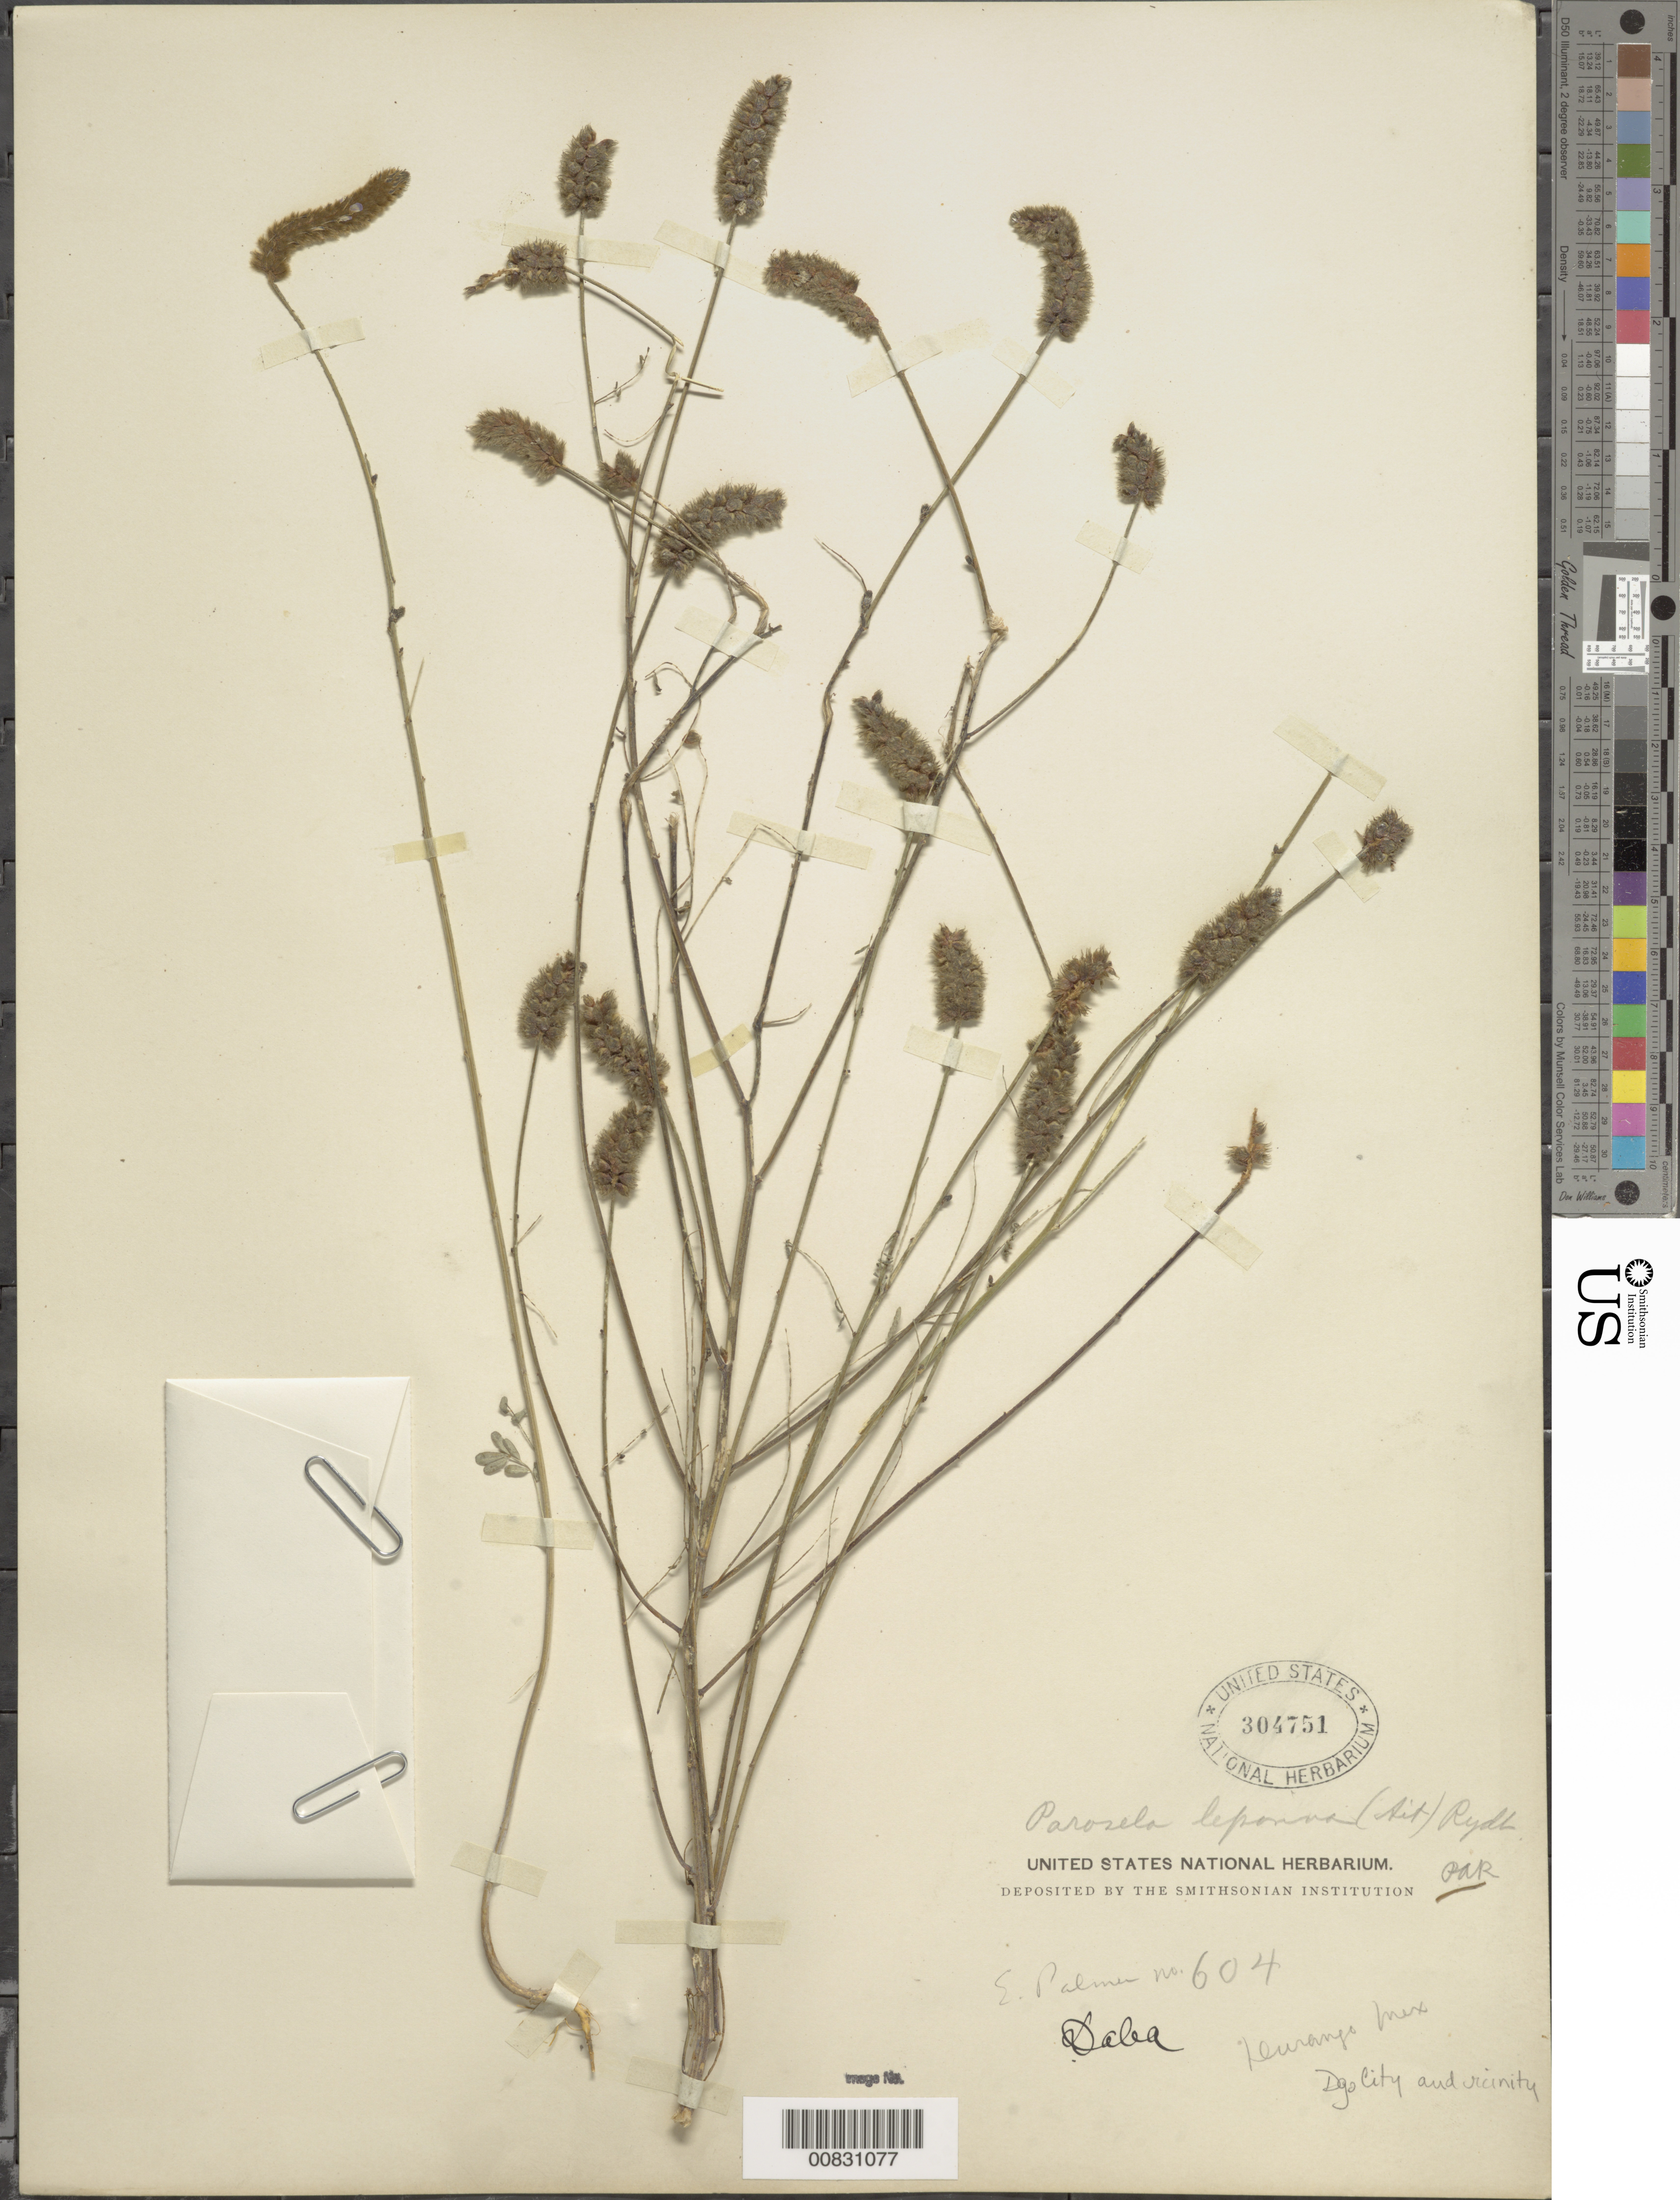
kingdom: Plantae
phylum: Tracheophyta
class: Magnoliopsida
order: Fabales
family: Fabaceae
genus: Dalea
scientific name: Dalea leporina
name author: (Aiton) Bullock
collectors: E. Palmer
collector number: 604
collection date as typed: Apr 1896 to -- Nov 1896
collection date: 1896-04/1896-11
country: Mexico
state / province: Durango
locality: City of Durango and vicinity.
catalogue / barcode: US 304751